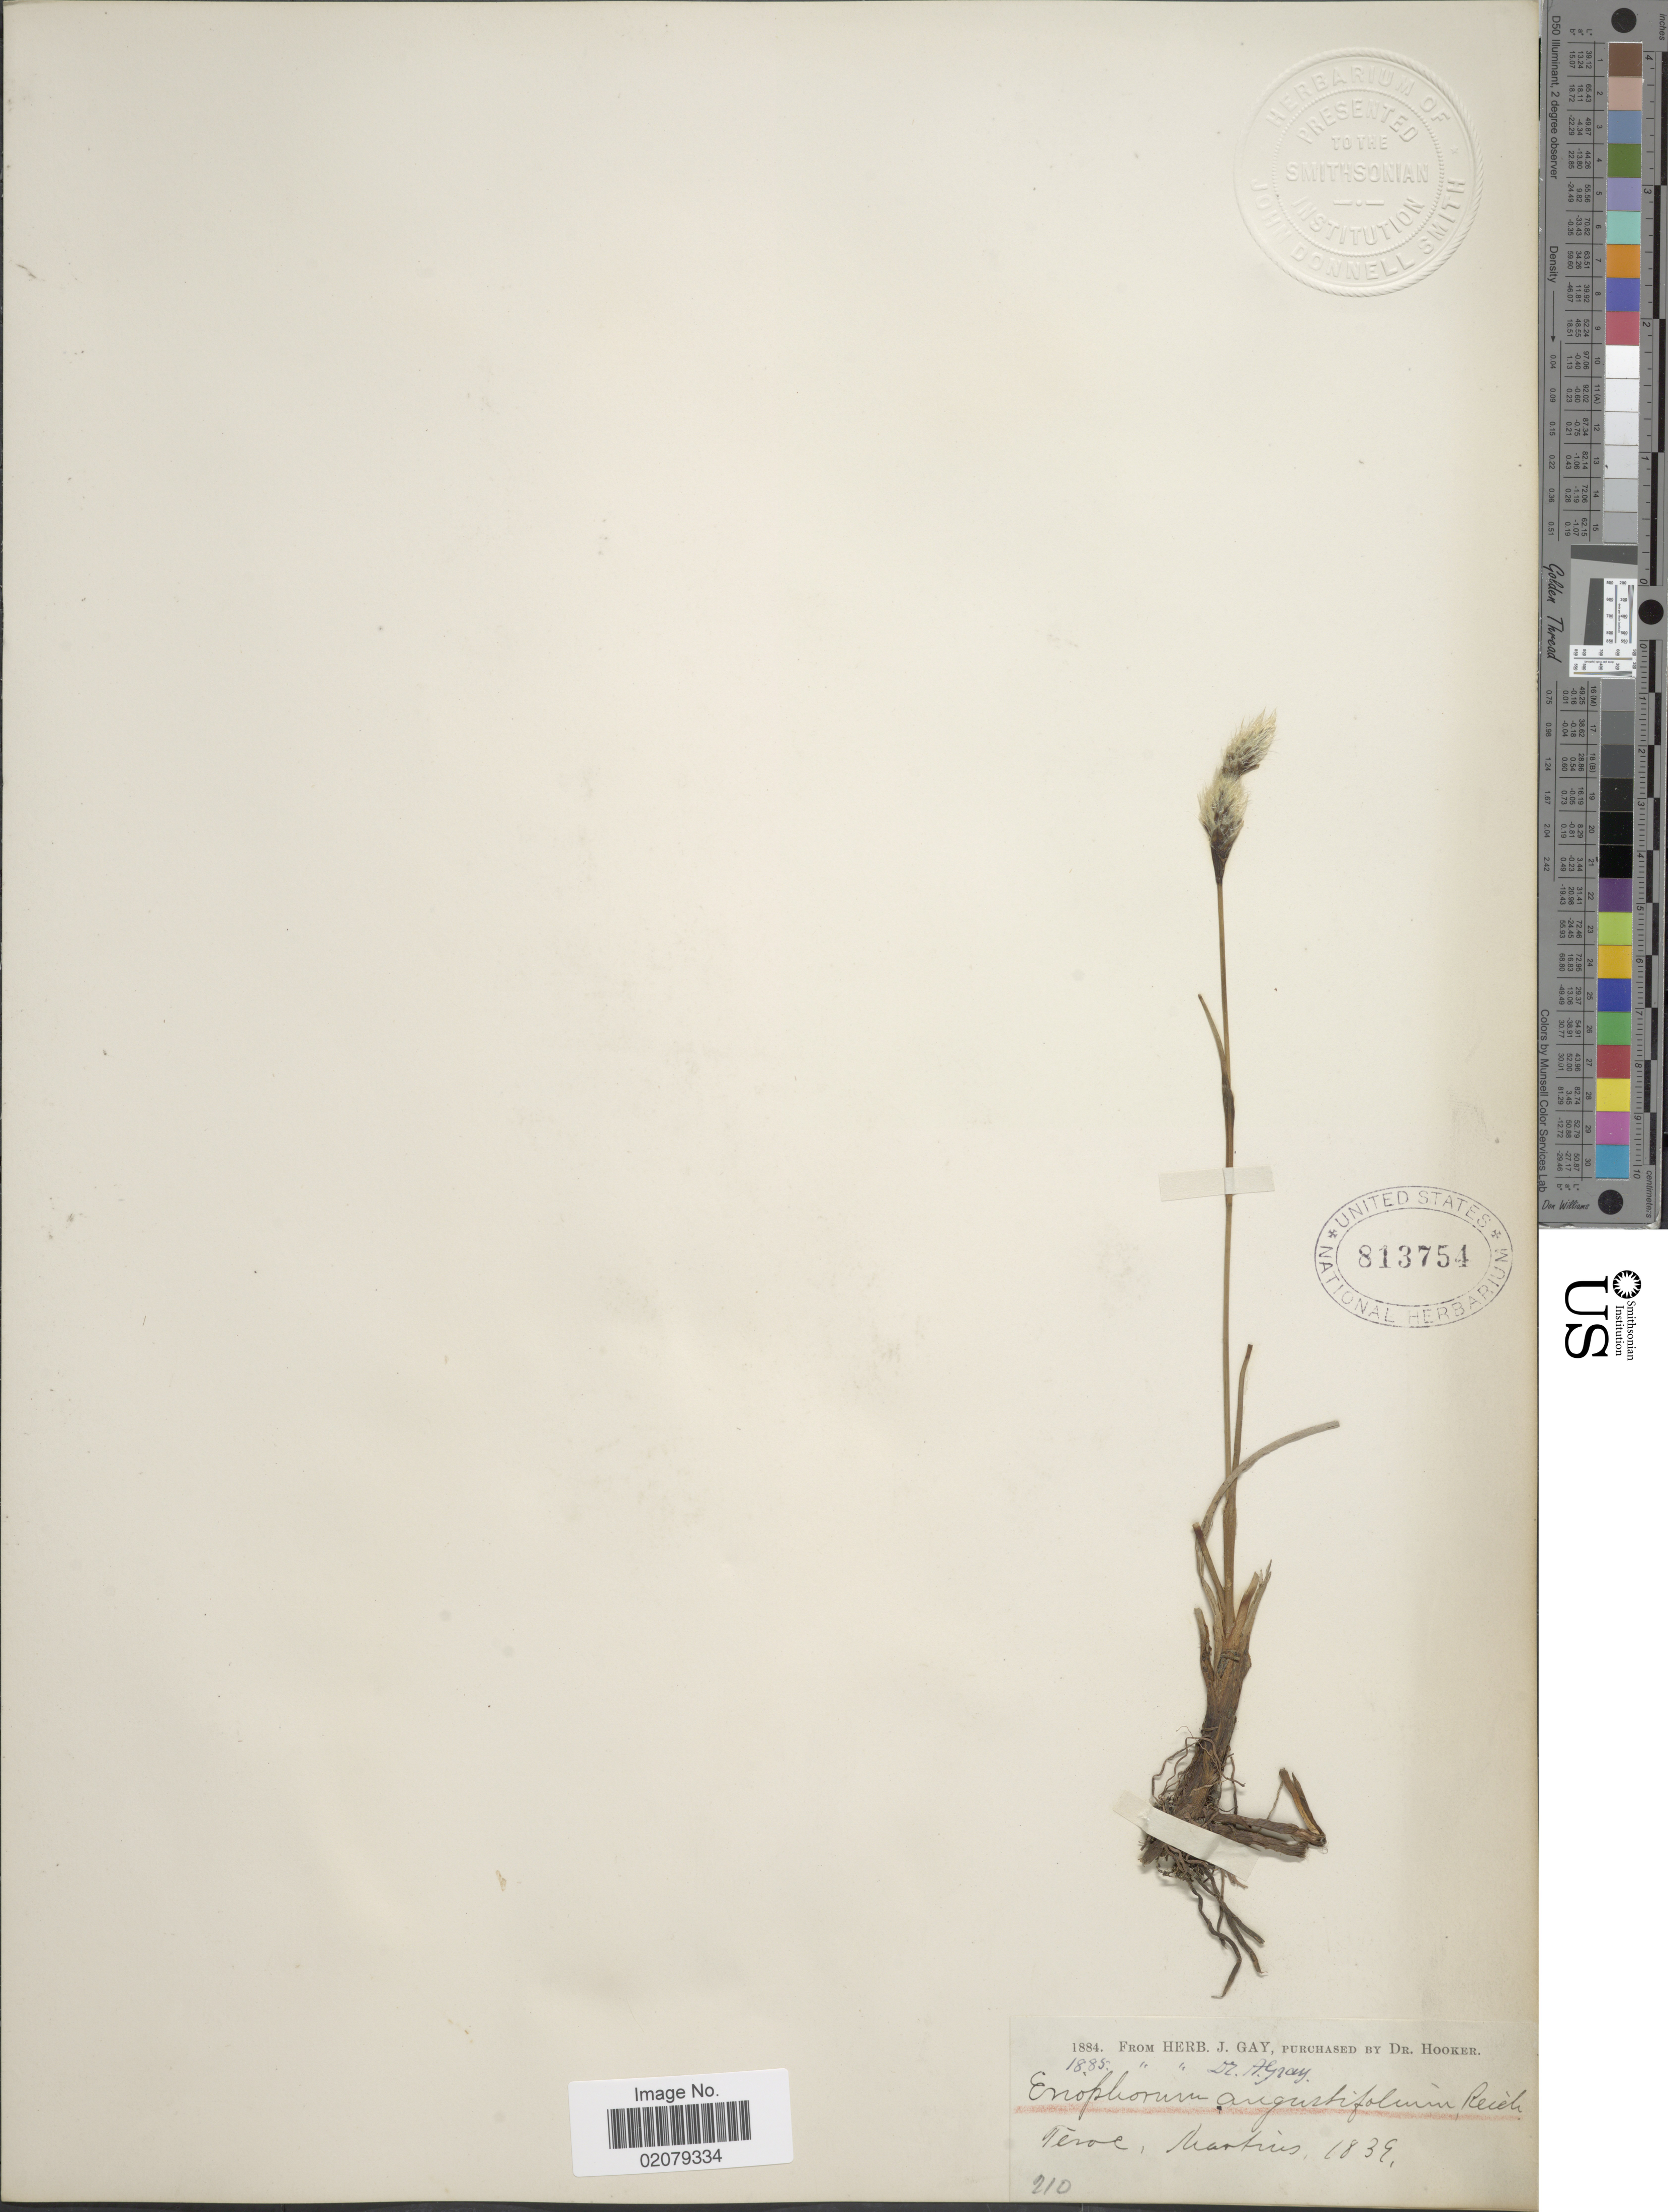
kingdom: Plantae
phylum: Tracheophyta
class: Liliopsida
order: Poales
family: Cyperaceae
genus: Eriophorum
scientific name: Eriophorum angustifolium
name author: Honck.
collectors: ex herb. J. Gay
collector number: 210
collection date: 1839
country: Austria / Italy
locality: Tirol, Markuis [interpreted]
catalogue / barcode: US 813754